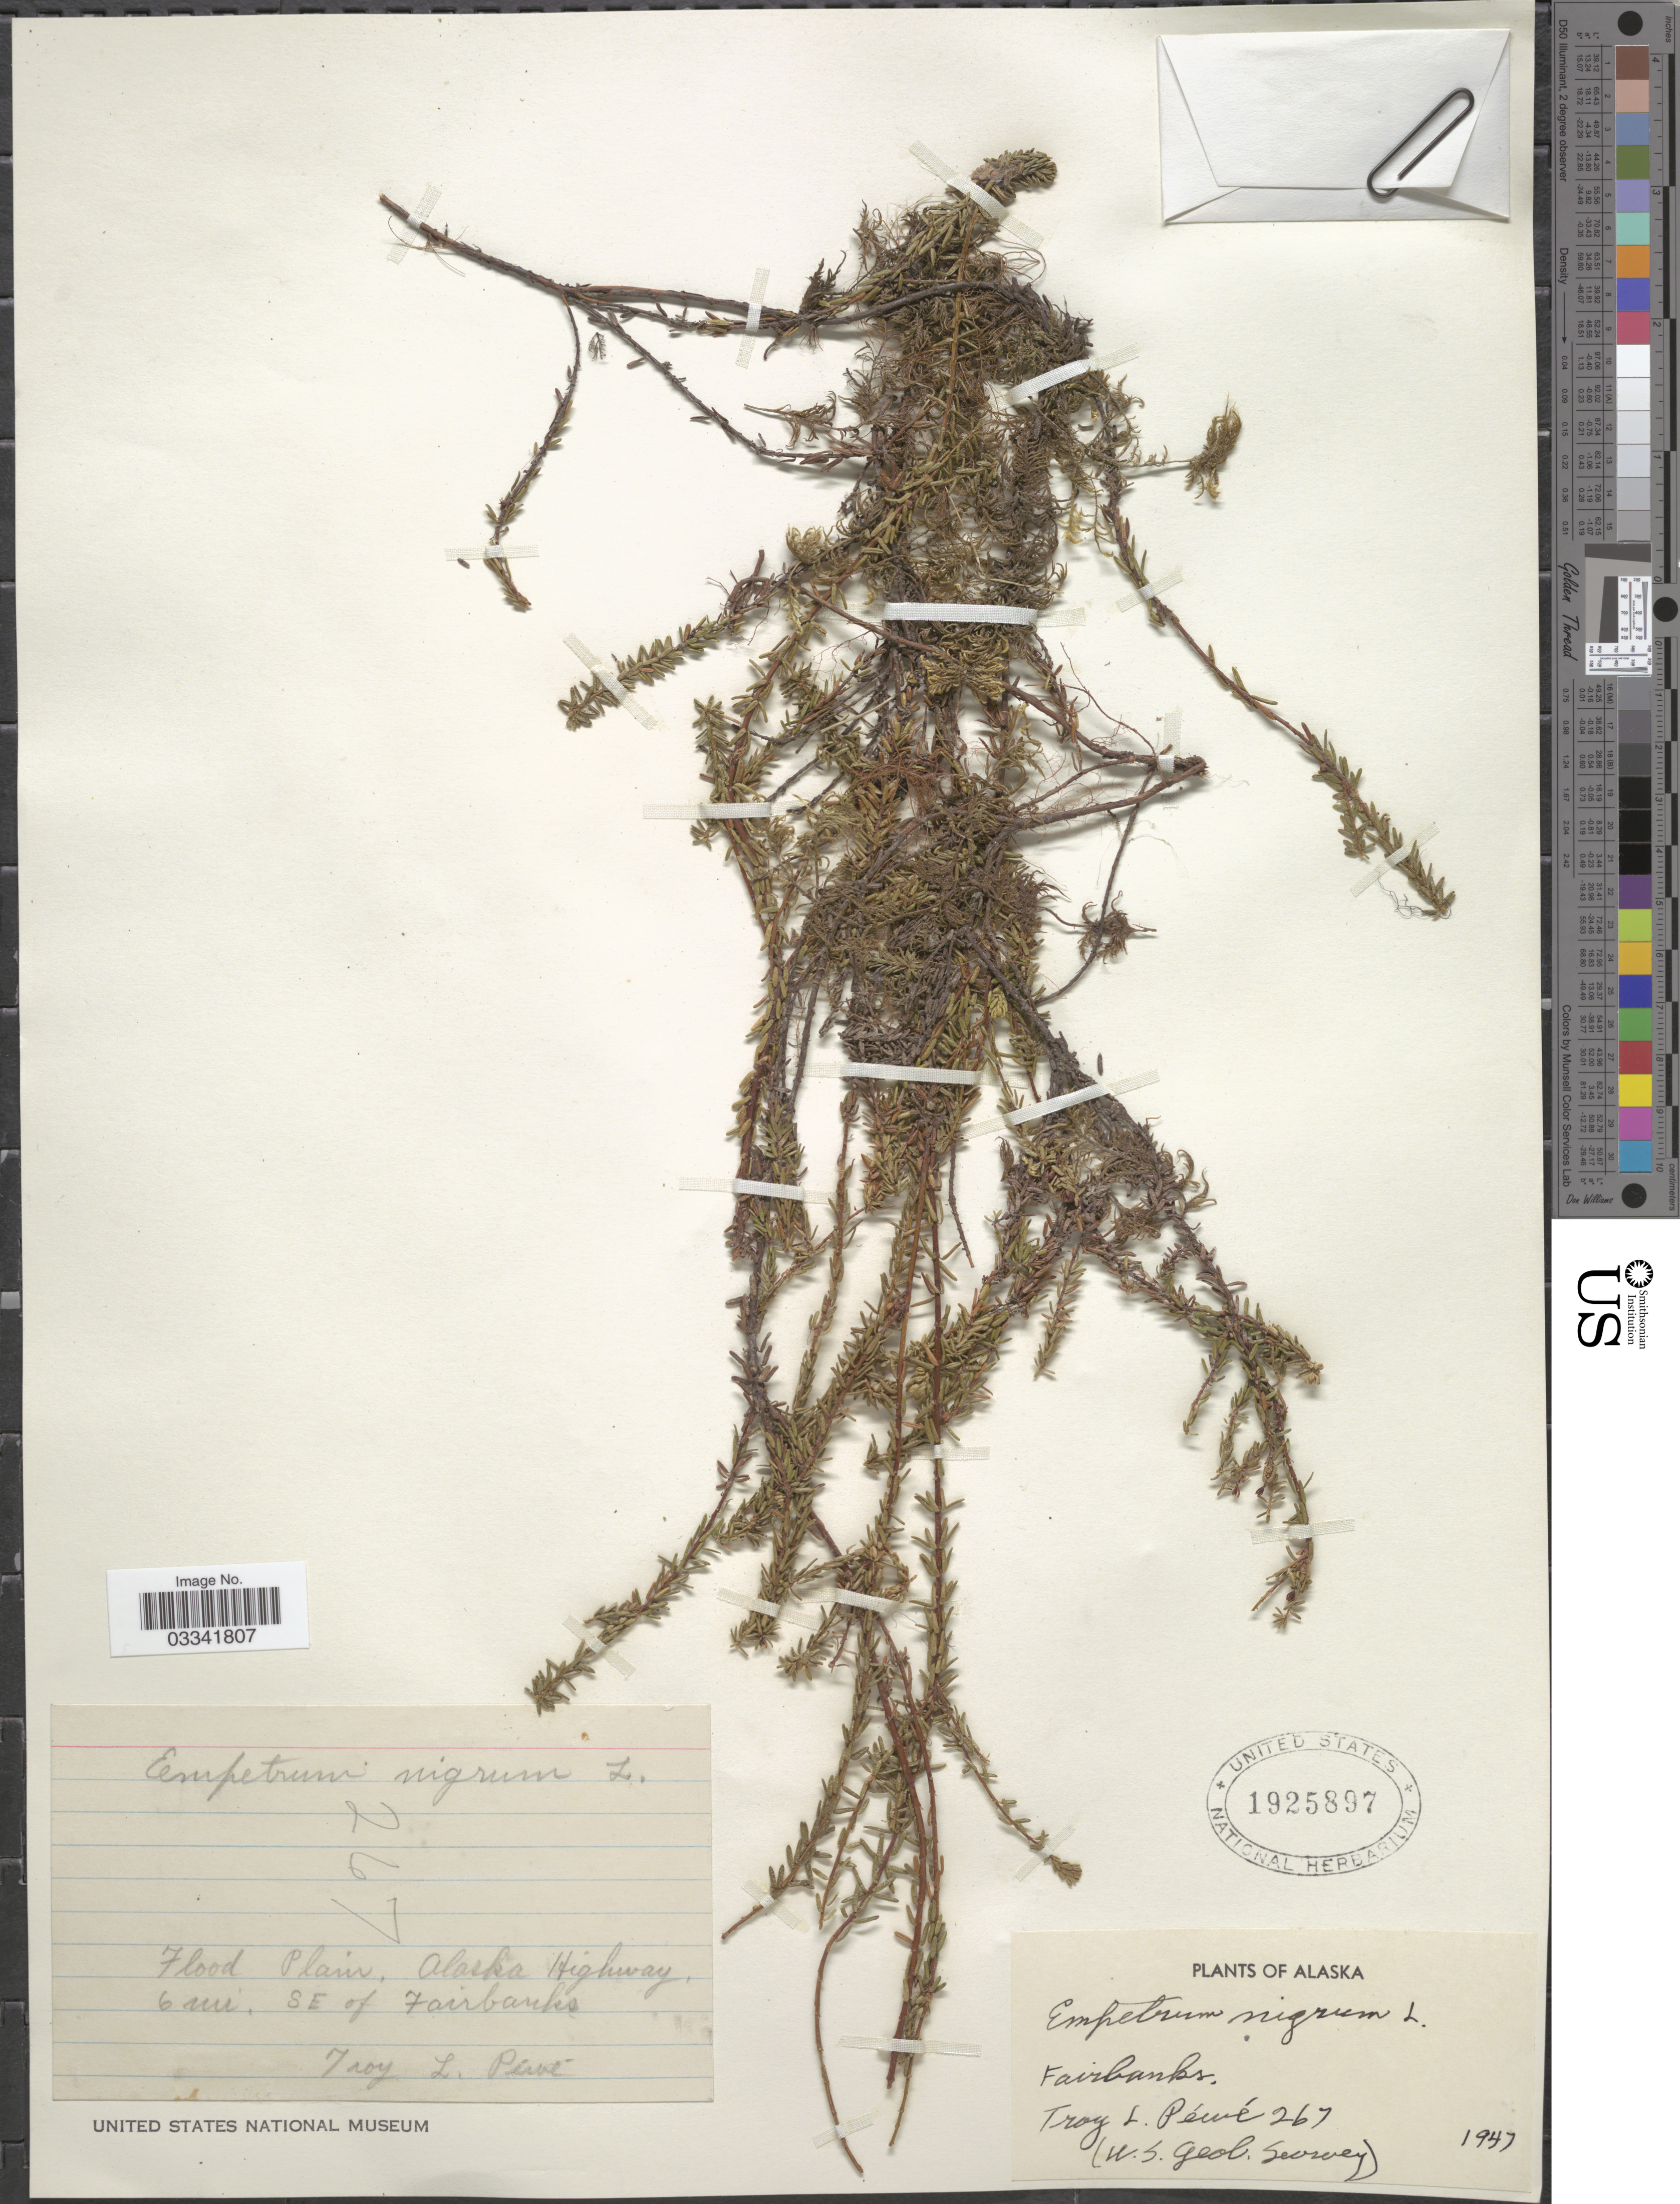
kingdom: Plantae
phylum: Tracheophyta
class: Magnoliopsida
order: Ericales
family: Ericaceae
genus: Empetrum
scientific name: Empetrum nigrum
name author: L.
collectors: T. Péwé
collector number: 267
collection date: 1947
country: United States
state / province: Alaska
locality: Fairbanks. Alaska Highway, 6 mi. SE of Fairbanks.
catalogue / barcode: US 1925897